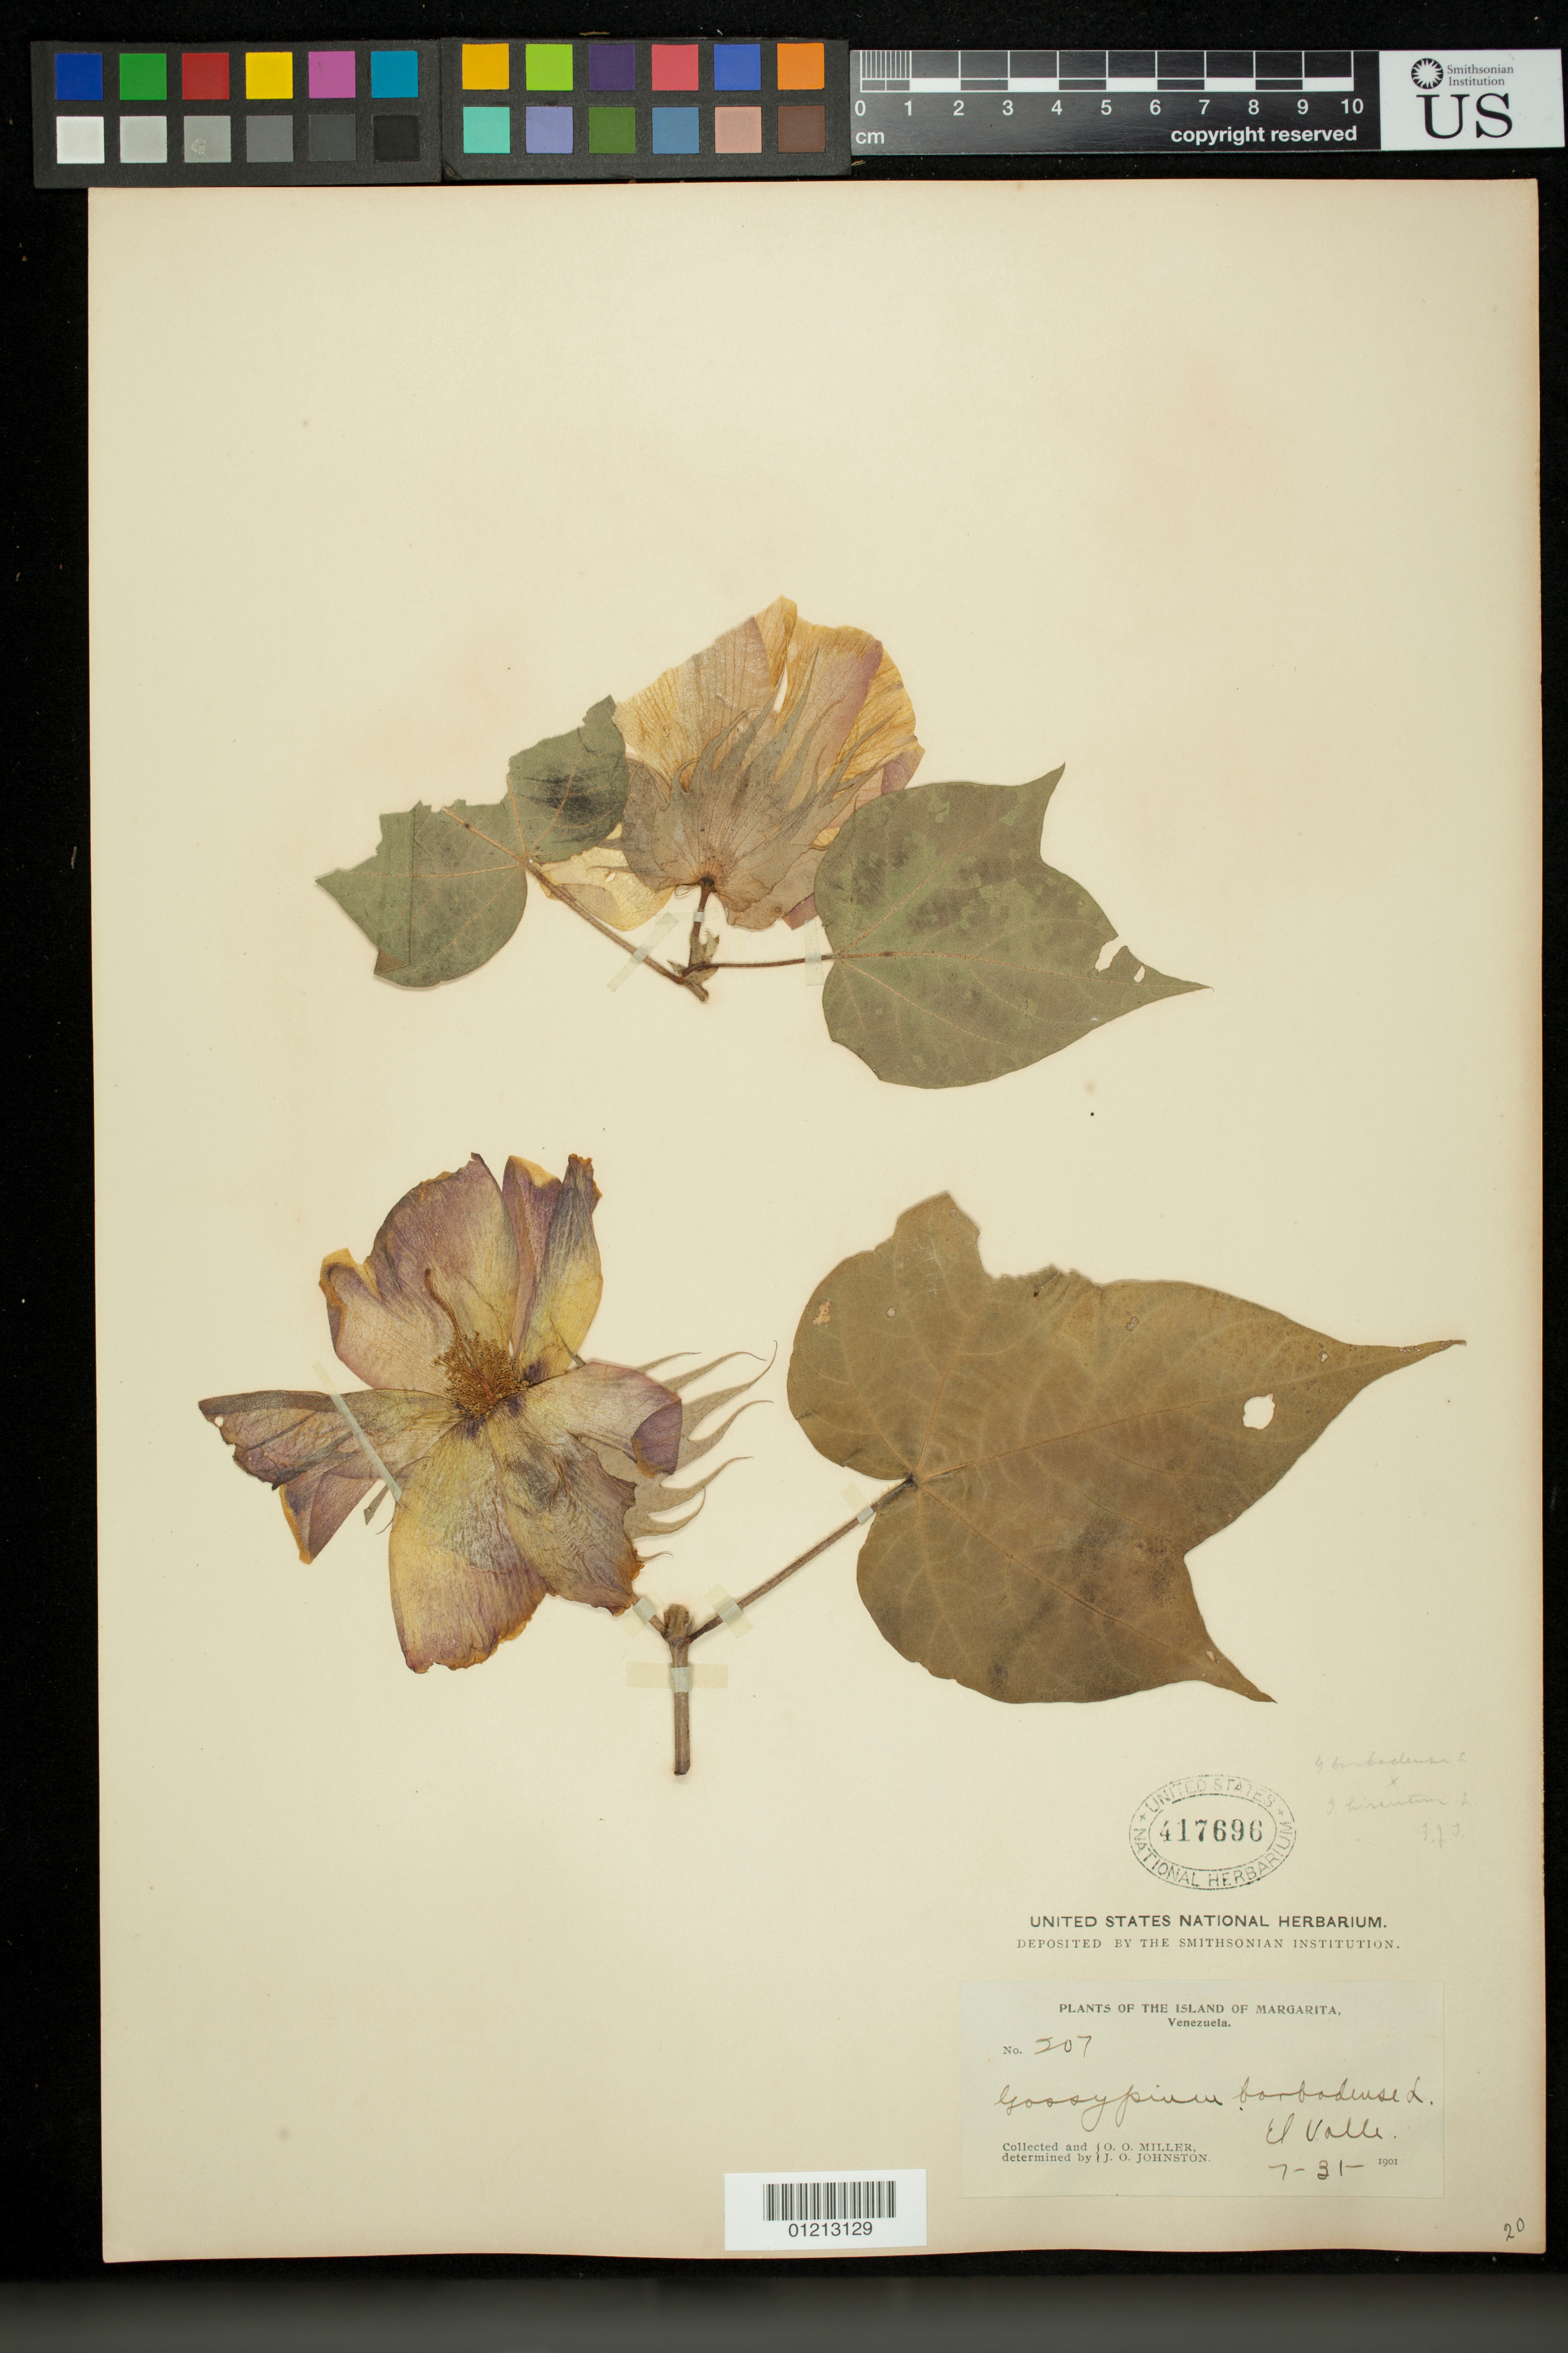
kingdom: Plantae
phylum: Tracheophyta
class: Magnoliopsida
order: Malvales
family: Malvaceae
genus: Gossypium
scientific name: Gossypium sp.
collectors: O. O. Miller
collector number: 207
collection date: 1901-07-31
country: Venezuela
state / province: Nueva Esparta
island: Margarita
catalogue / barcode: US 417696